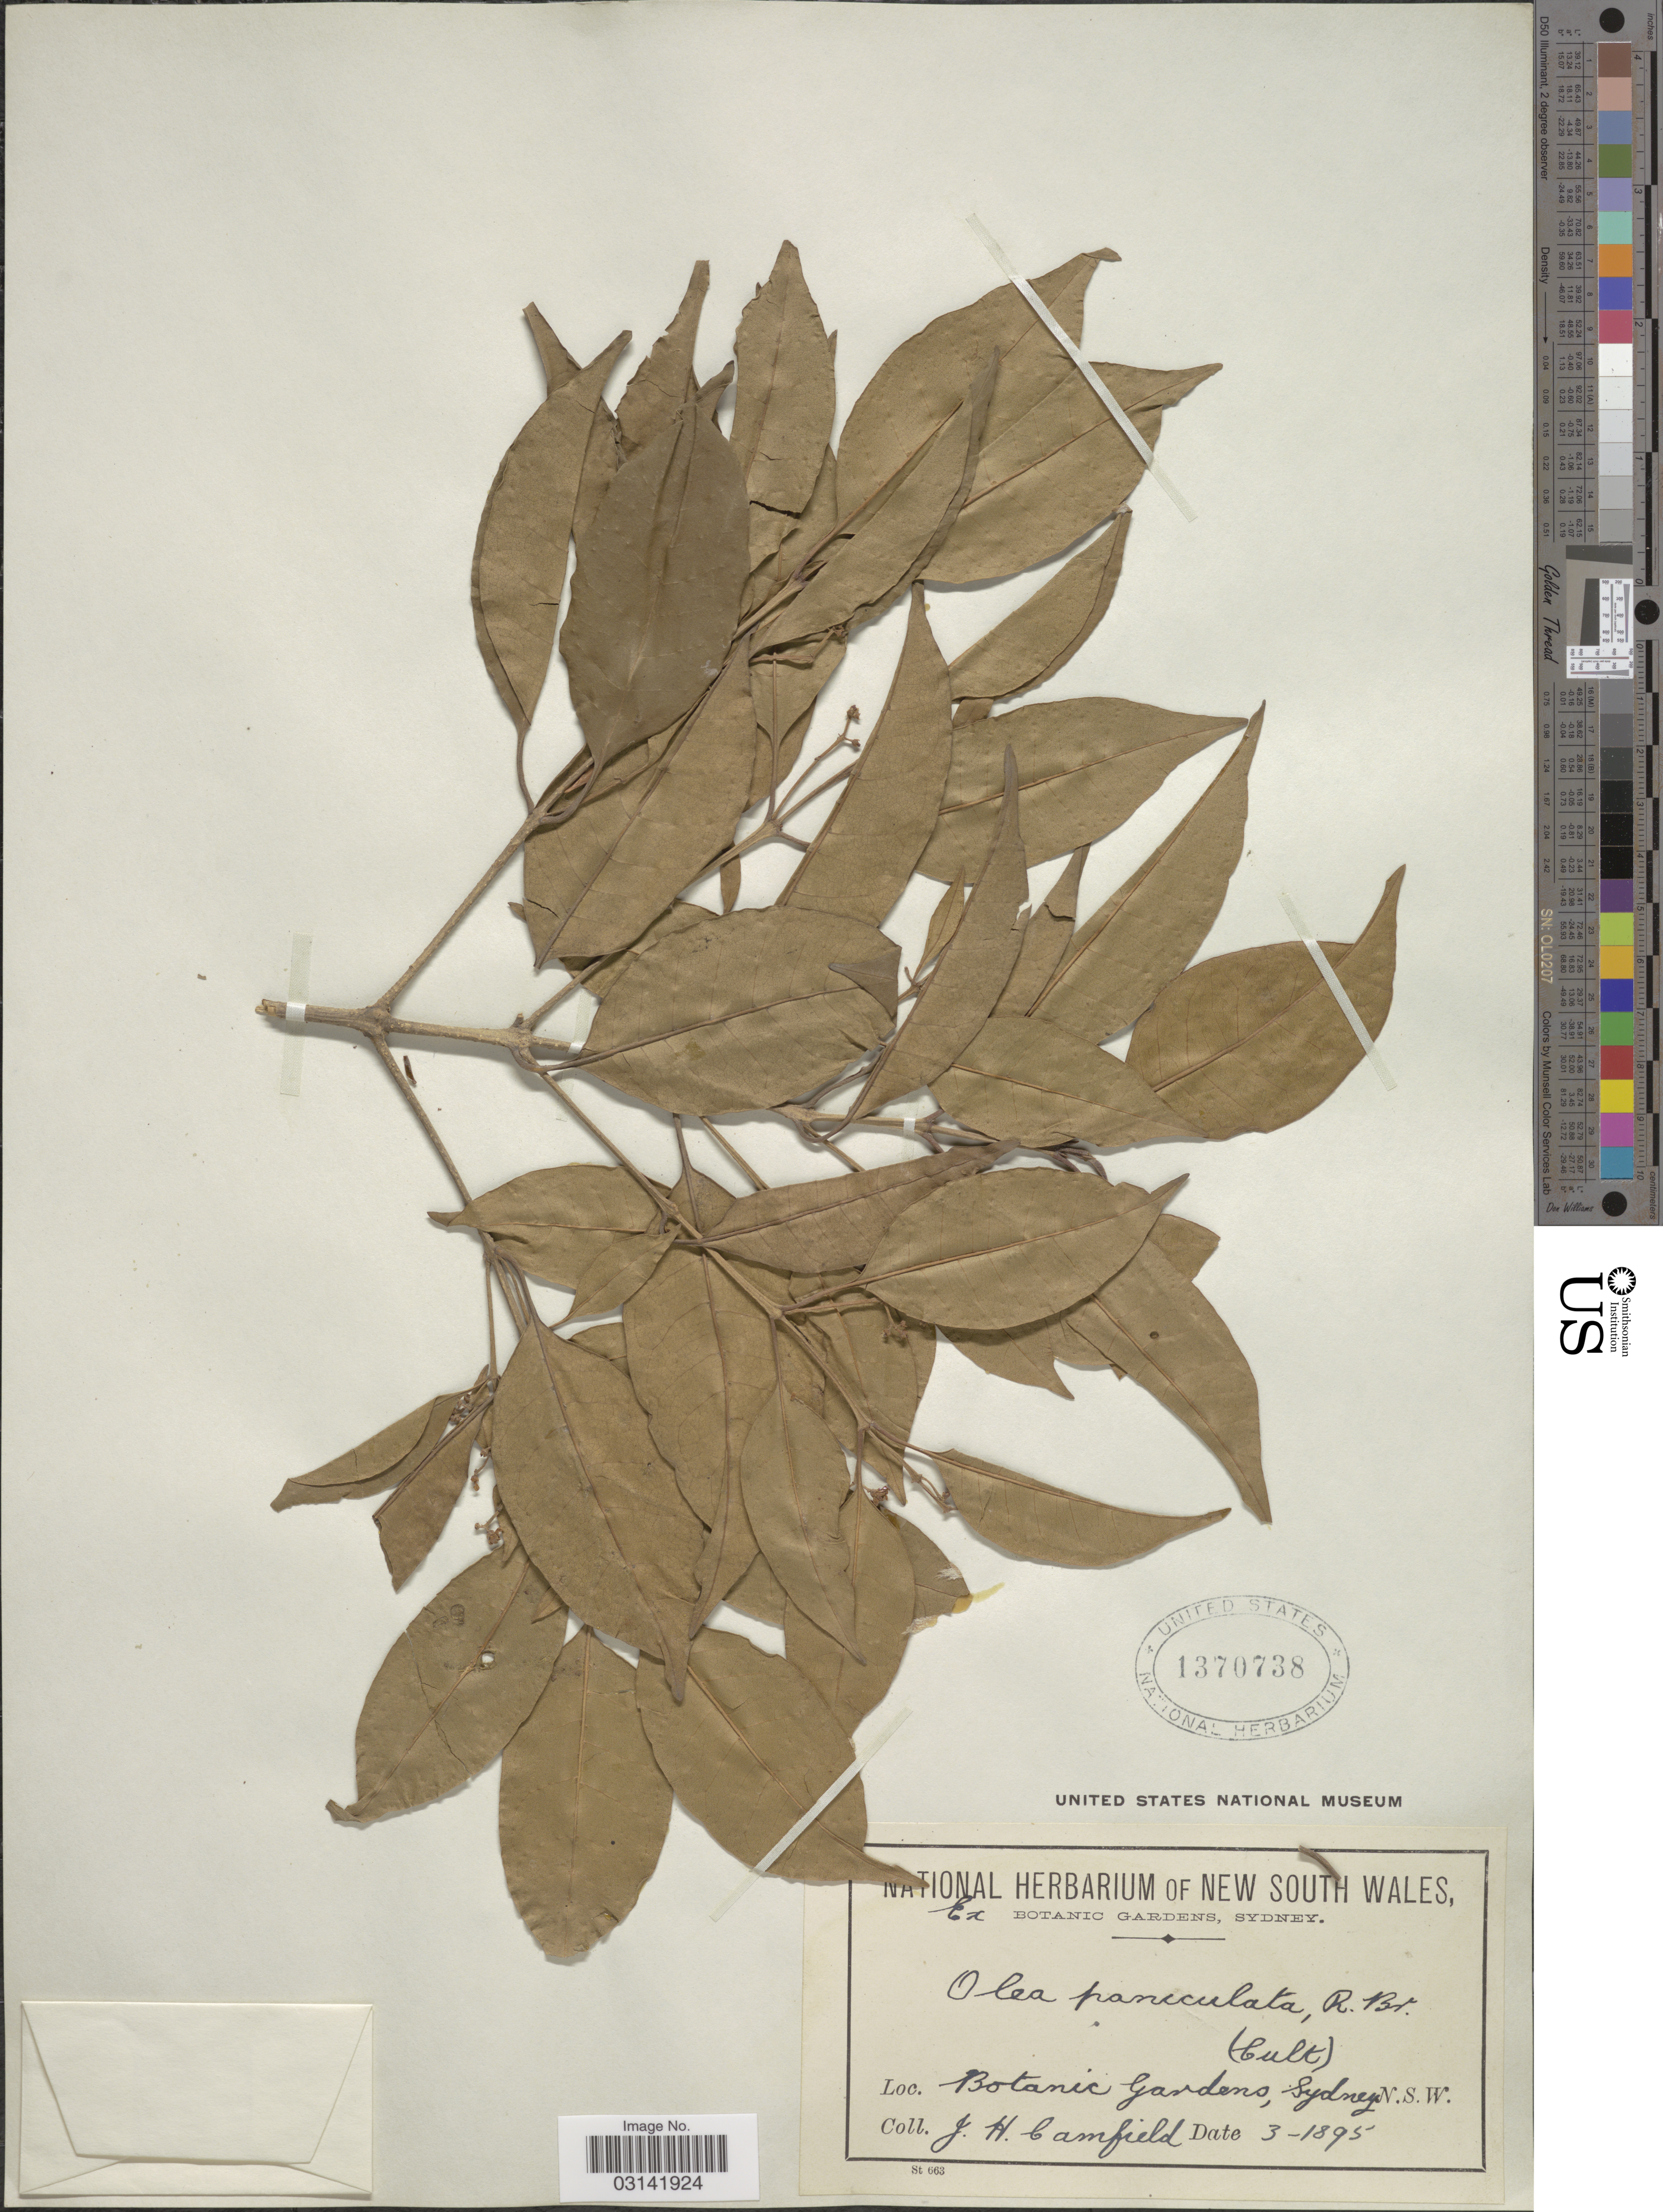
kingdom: Plantae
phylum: Tracheophyta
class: Magnoliopsida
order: Lamiales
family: Oleaceae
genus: Olea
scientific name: Olea paniculata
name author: R. Br.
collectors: J. Camfield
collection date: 1895-03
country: Australia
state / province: New South Wales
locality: Botanic Gardens, Sydney.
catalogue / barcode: US 1370738